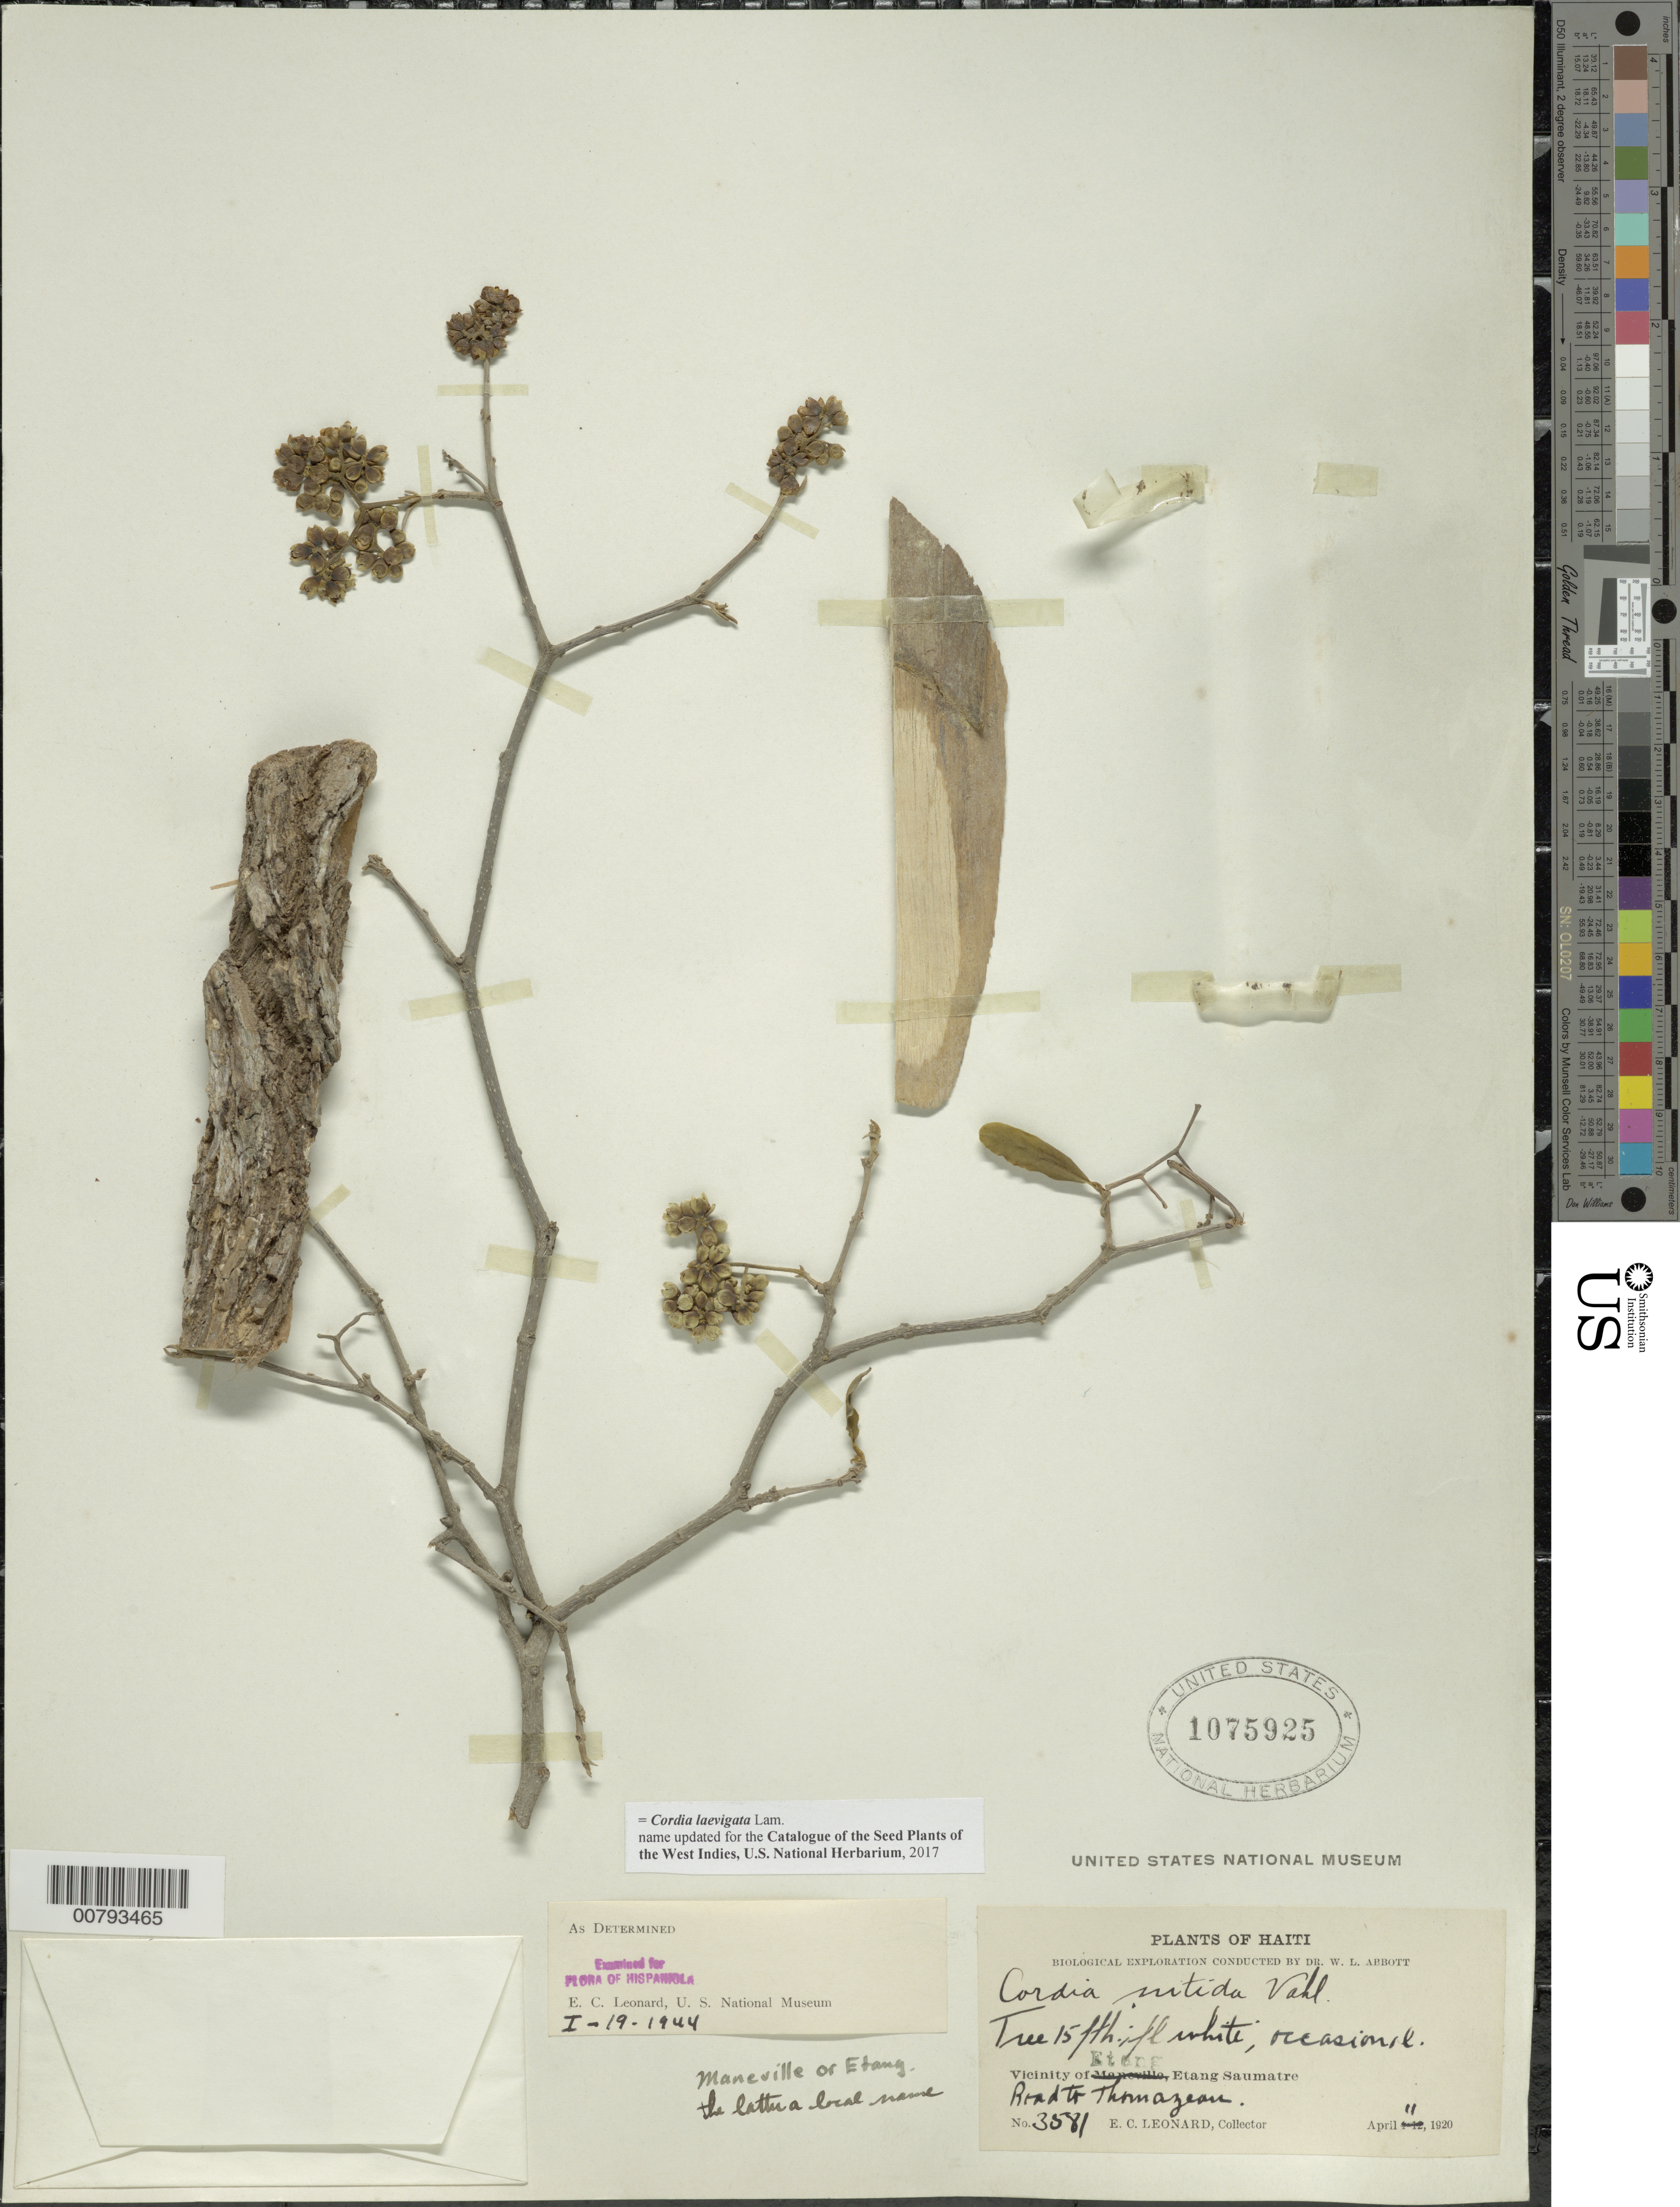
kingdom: Plantae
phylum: Tracheophyta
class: Magnoliopsida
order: Boraginales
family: Cordiaceae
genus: Cordia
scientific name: Cordia laevigata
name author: Lam.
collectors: E. C. Leonard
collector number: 3581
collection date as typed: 11 Apr 1920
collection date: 1920-04-11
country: Haiti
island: Hispaniola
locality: Etang Saumatre, vicinity of Etang, road to Thomazeau.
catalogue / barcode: US 1075925